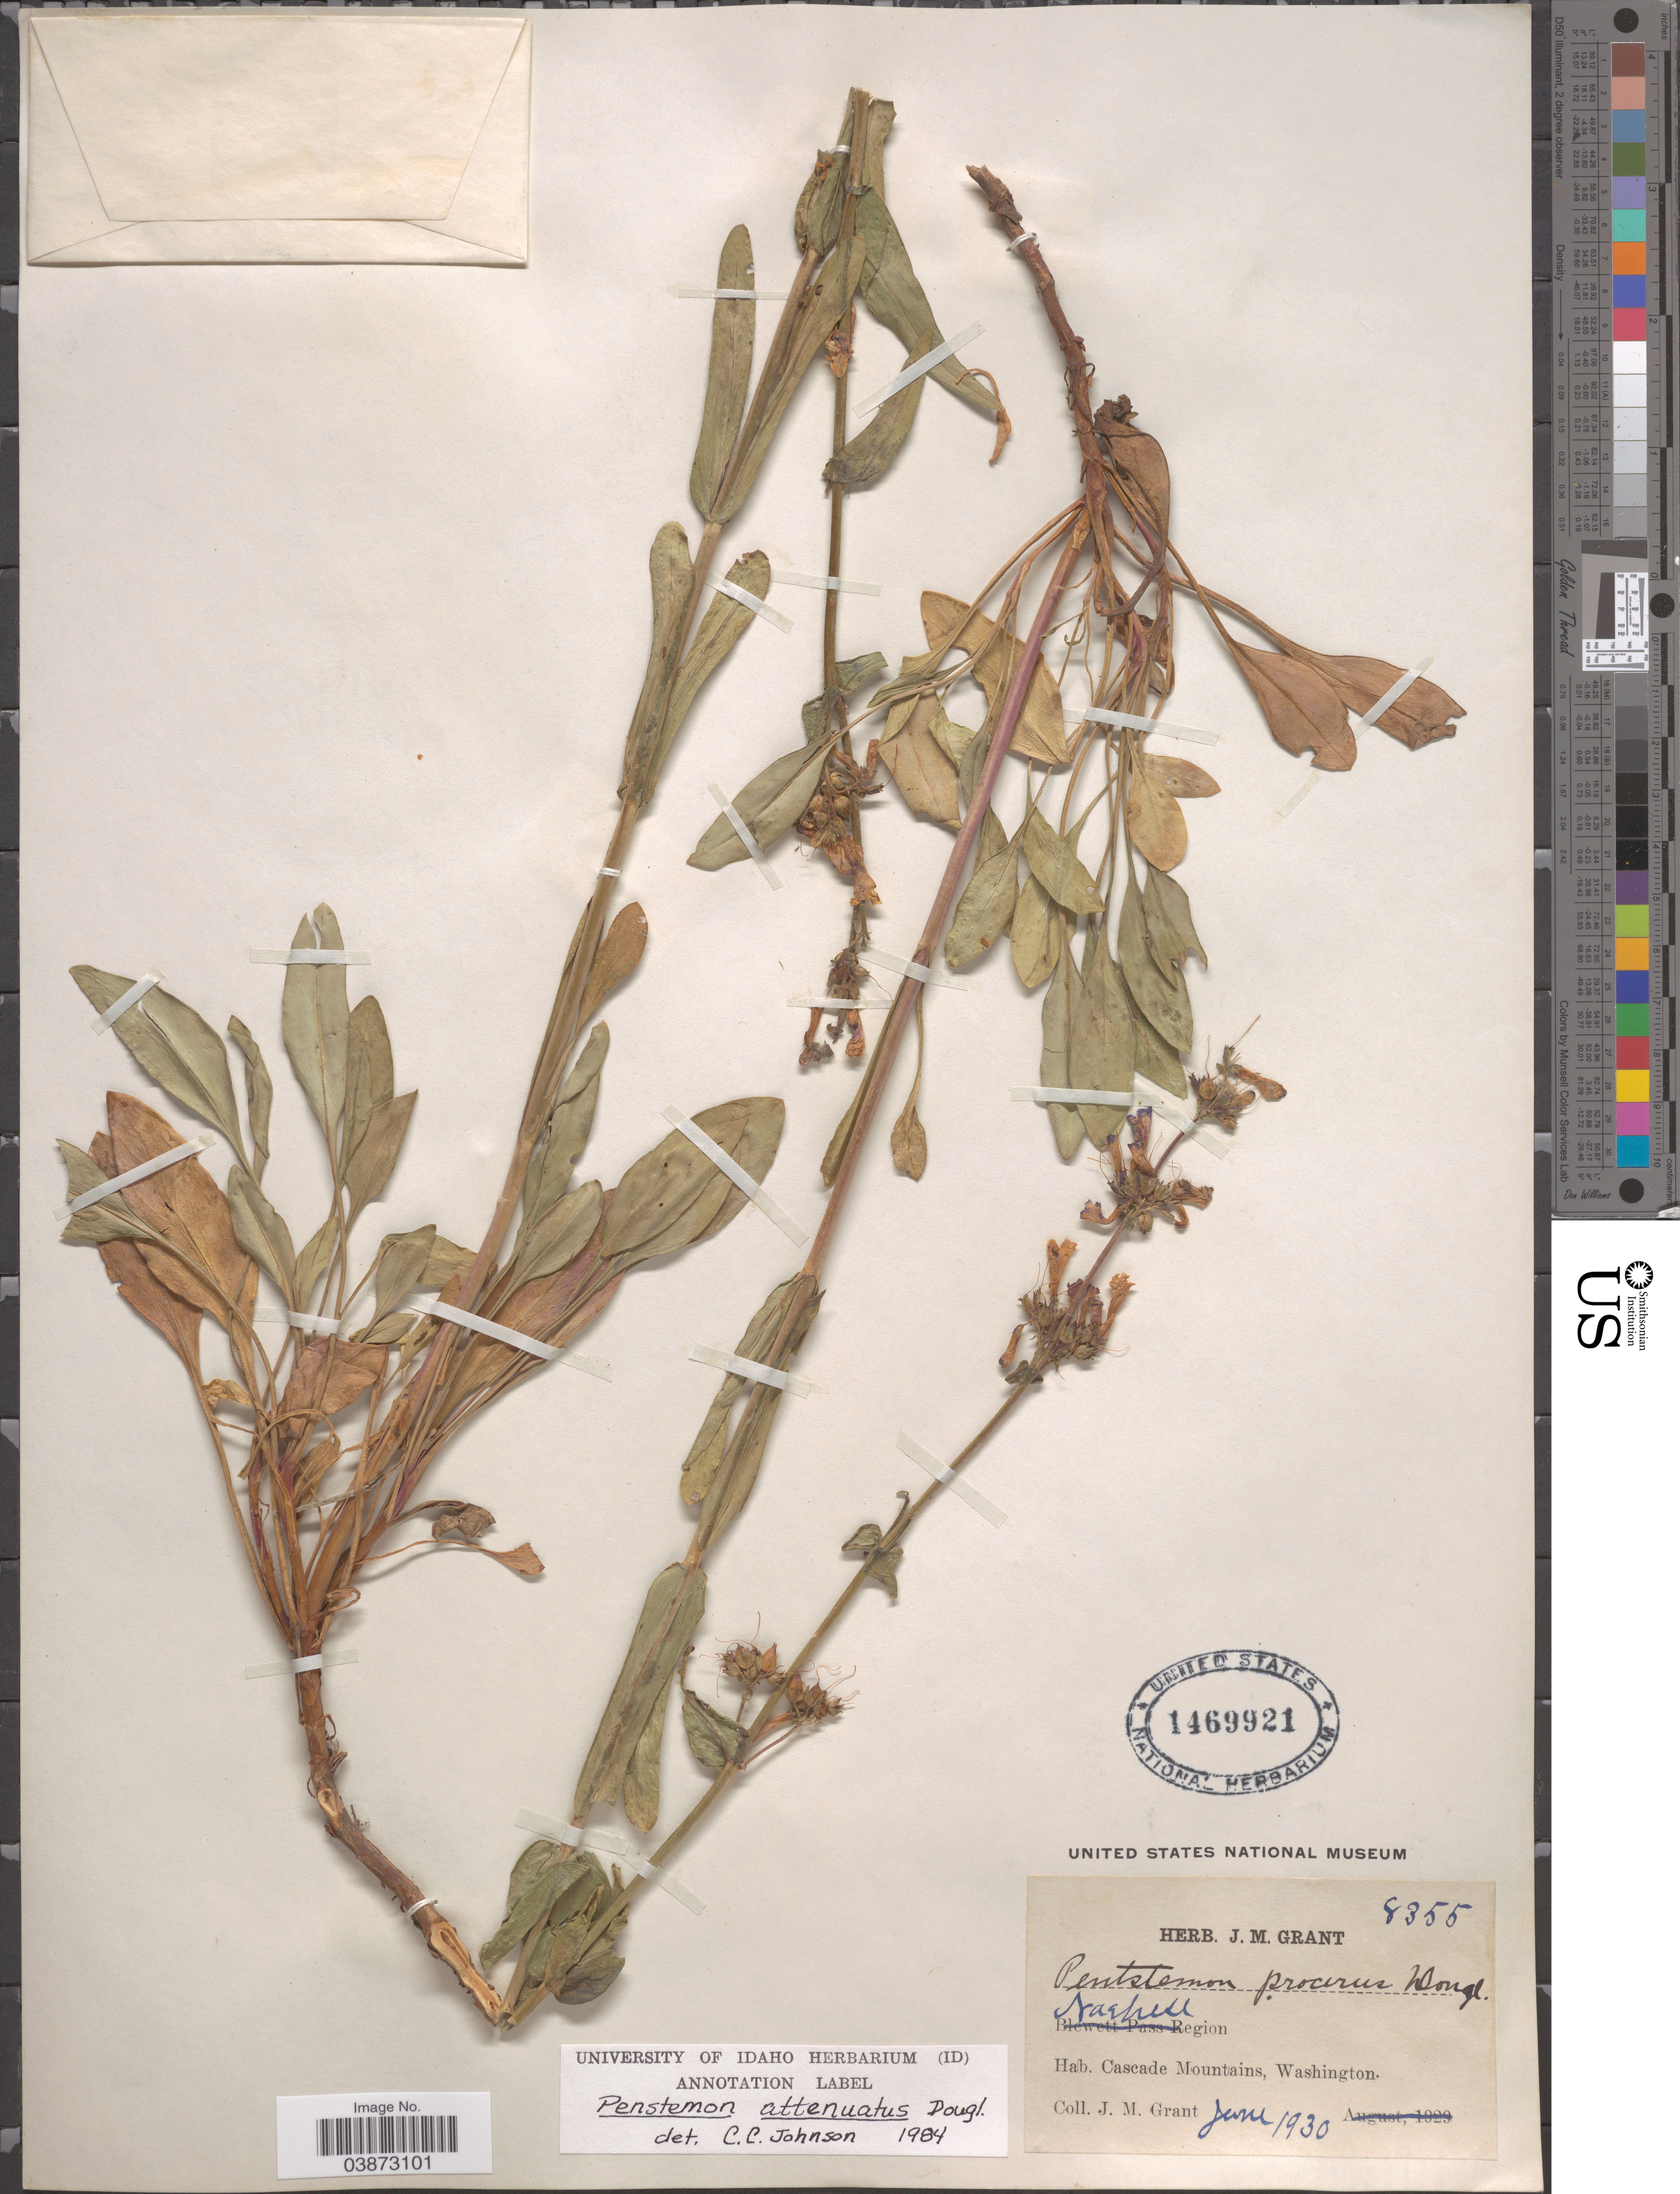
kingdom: Plantae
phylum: Tracheophyta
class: Magnoliopsida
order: Lamiales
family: Plantaginaceae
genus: Penstemon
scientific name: Penstemon attenuatus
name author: Douglas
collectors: J. M. Grant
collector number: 8355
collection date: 1930-06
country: United States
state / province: Washington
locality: Nashes Region. Cascade Mountains.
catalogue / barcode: US 1469921